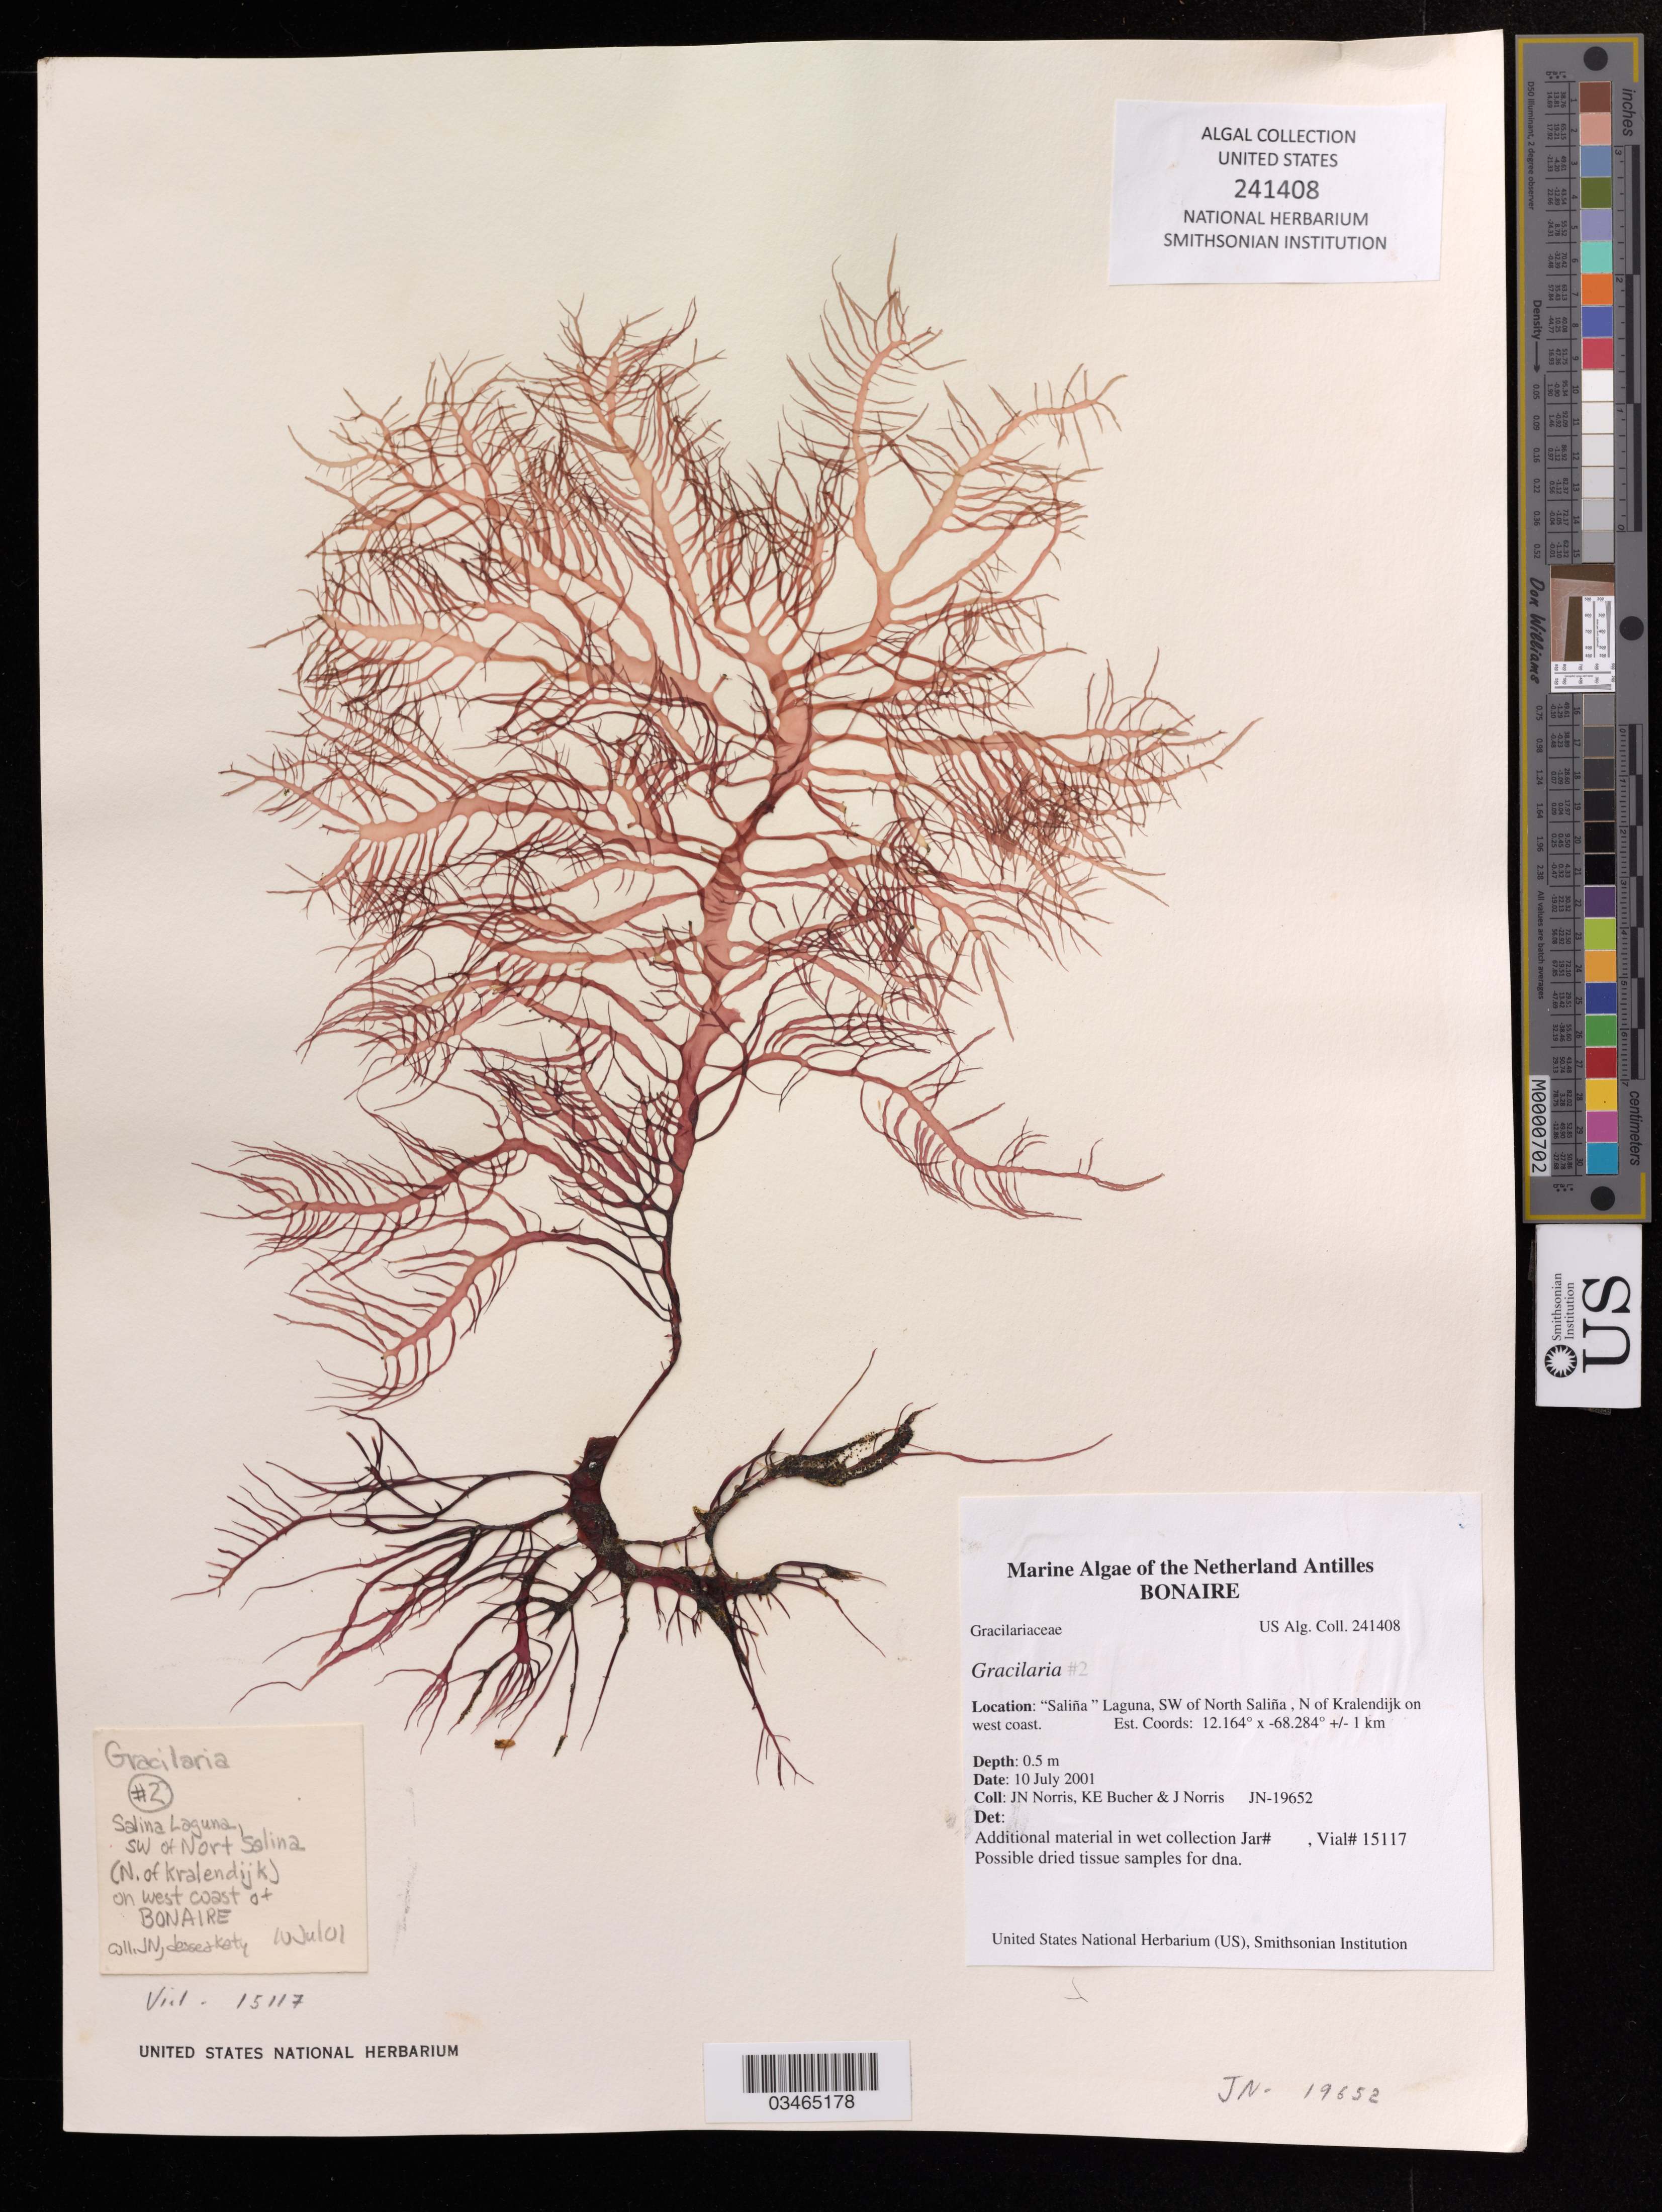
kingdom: Plantae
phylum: Rhodophyta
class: Florideophyceae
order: Gracilariales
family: Gracilariaceae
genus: Gracilaria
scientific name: Gracilaria sp.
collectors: J. Norris, K. E. Bucher & J. Norris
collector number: JN-19652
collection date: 2001-07-10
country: Netherlands Antilles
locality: Bonaire, "Saliña" Laguna, SW of North Saliña, N of Kralendijk on west coast.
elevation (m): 0.5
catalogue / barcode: US 241408